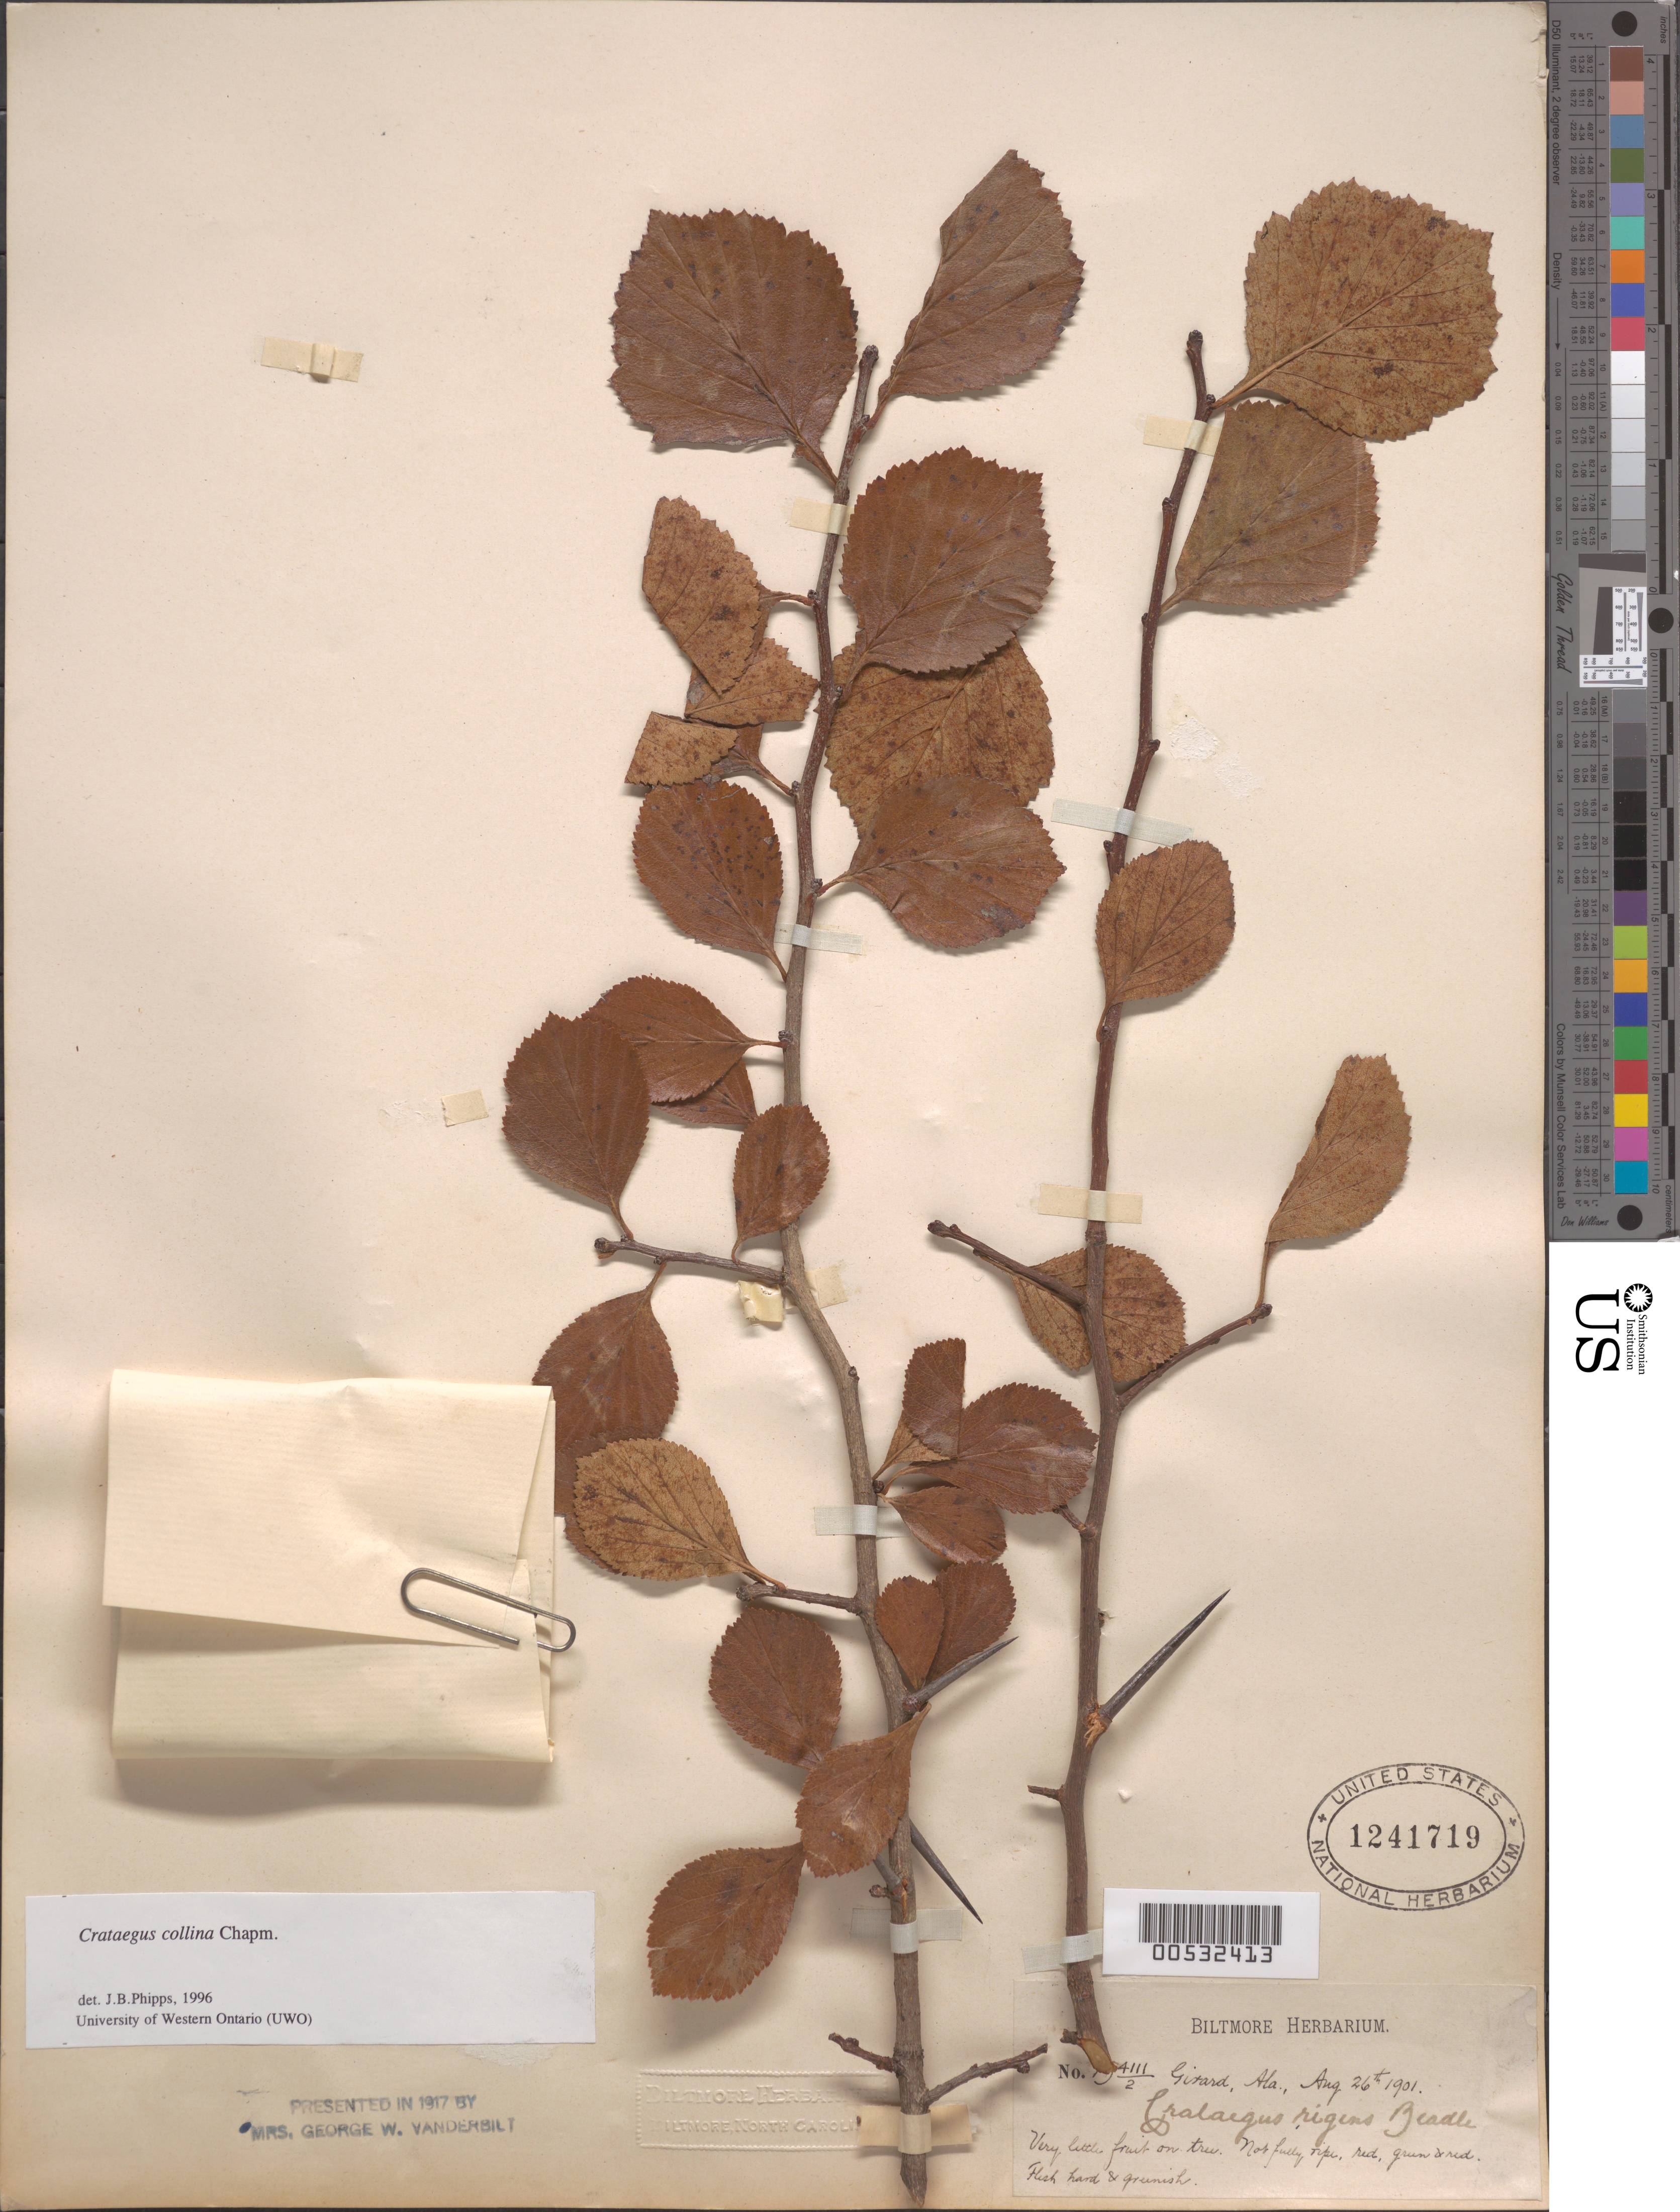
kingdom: Plantae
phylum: Tracheophyta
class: Magnoliopsida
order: Rosales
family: Rosaceae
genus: Crataegus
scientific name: Crataegus collina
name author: Chapm.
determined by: Phipps, James B., (UWO), University of Western Ontario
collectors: ex herb. Biltmore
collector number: B4111/2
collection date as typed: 26 Aug 1901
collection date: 1901-08-26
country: United States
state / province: Alabama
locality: Girard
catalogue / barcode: US 1241719